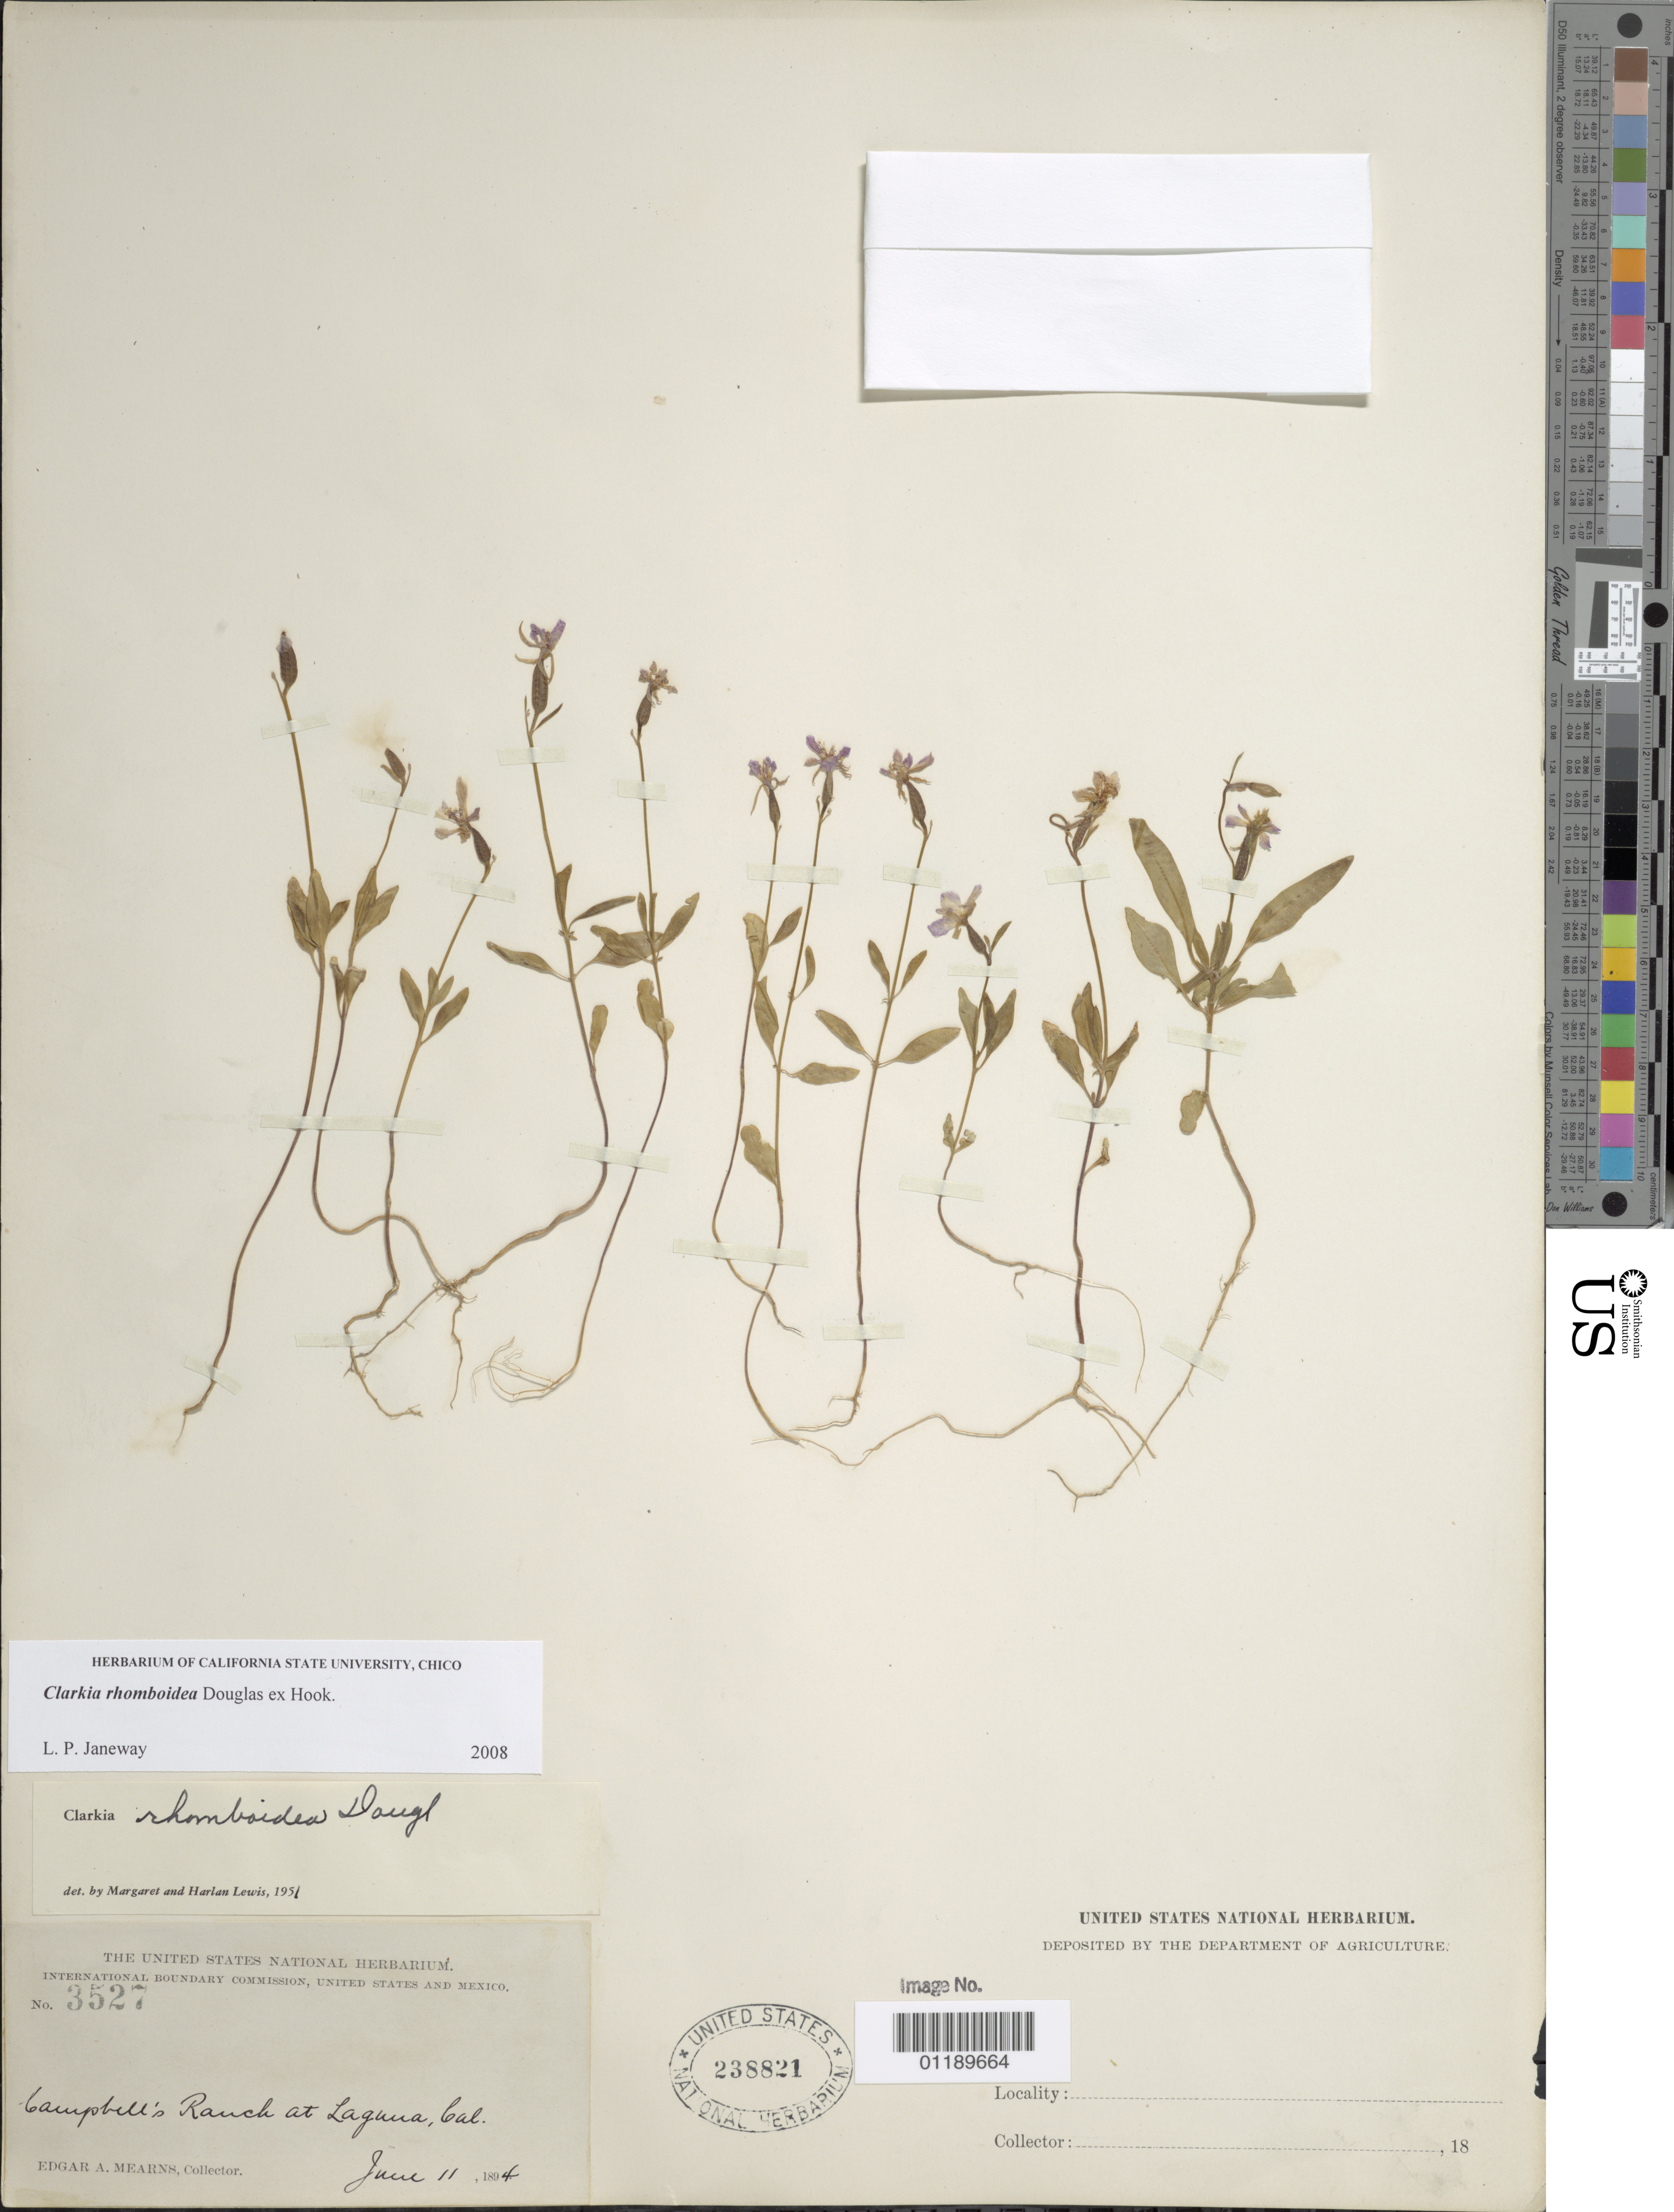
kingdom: Plantae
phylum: Tracheophyta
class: Magnoliopsida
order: Myrtales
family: Onagraceae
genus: Clarkia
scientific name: Clarkia rhomboidea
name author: Douglas ex Hook.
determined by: Janeway, L. P.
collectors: E. A. Mearns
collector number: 3527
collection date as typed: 11 Jun 1894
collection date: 1894-06-11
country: United States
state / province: California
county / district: Orange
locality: Campbell's Ranch at Laguna, California.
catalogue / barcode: US 238821